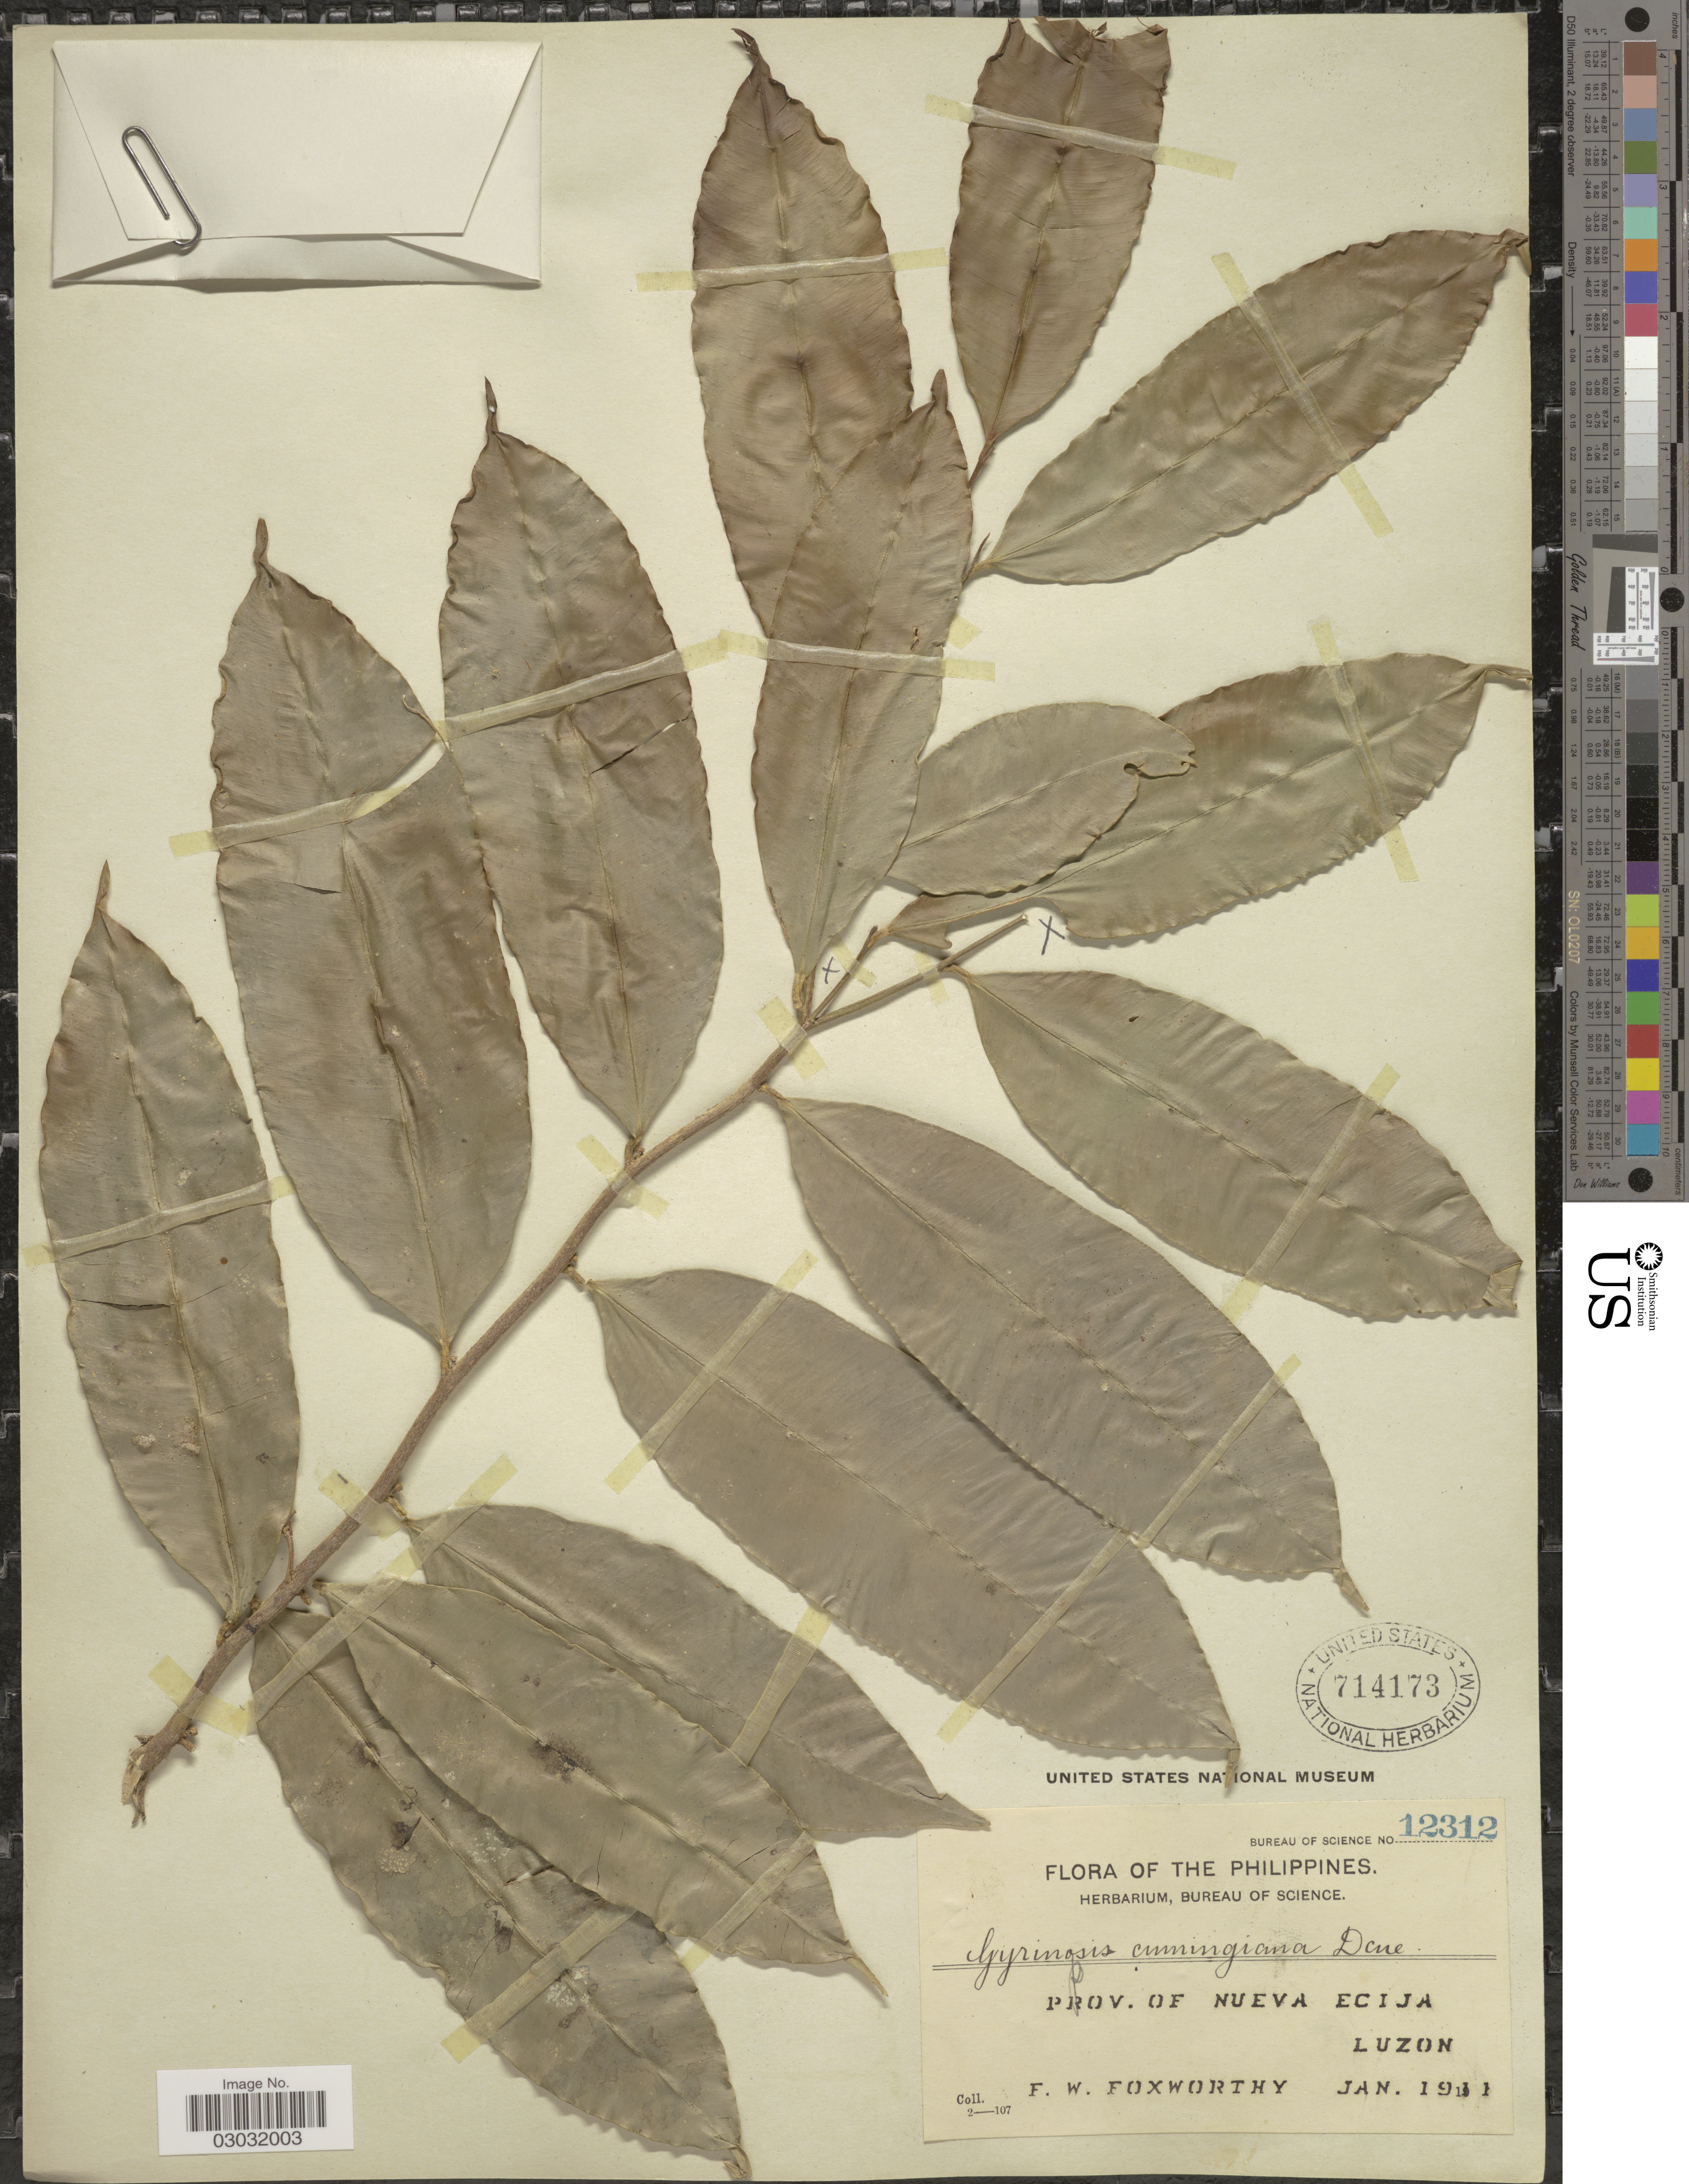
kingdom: Plantae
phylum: Tracheophyta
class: Magnoliopsida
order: Malvales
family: Thymelaeaceae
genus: Aquilaria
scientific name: Aquilaria cumingiana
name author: (Decne.) Ridl.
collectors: F. W. Foxworthy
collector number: Bureau of Science 12312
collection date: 1911-01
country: Philippines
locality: Prov. of Nueva Ecija, Luzon.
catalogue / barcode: US 714173